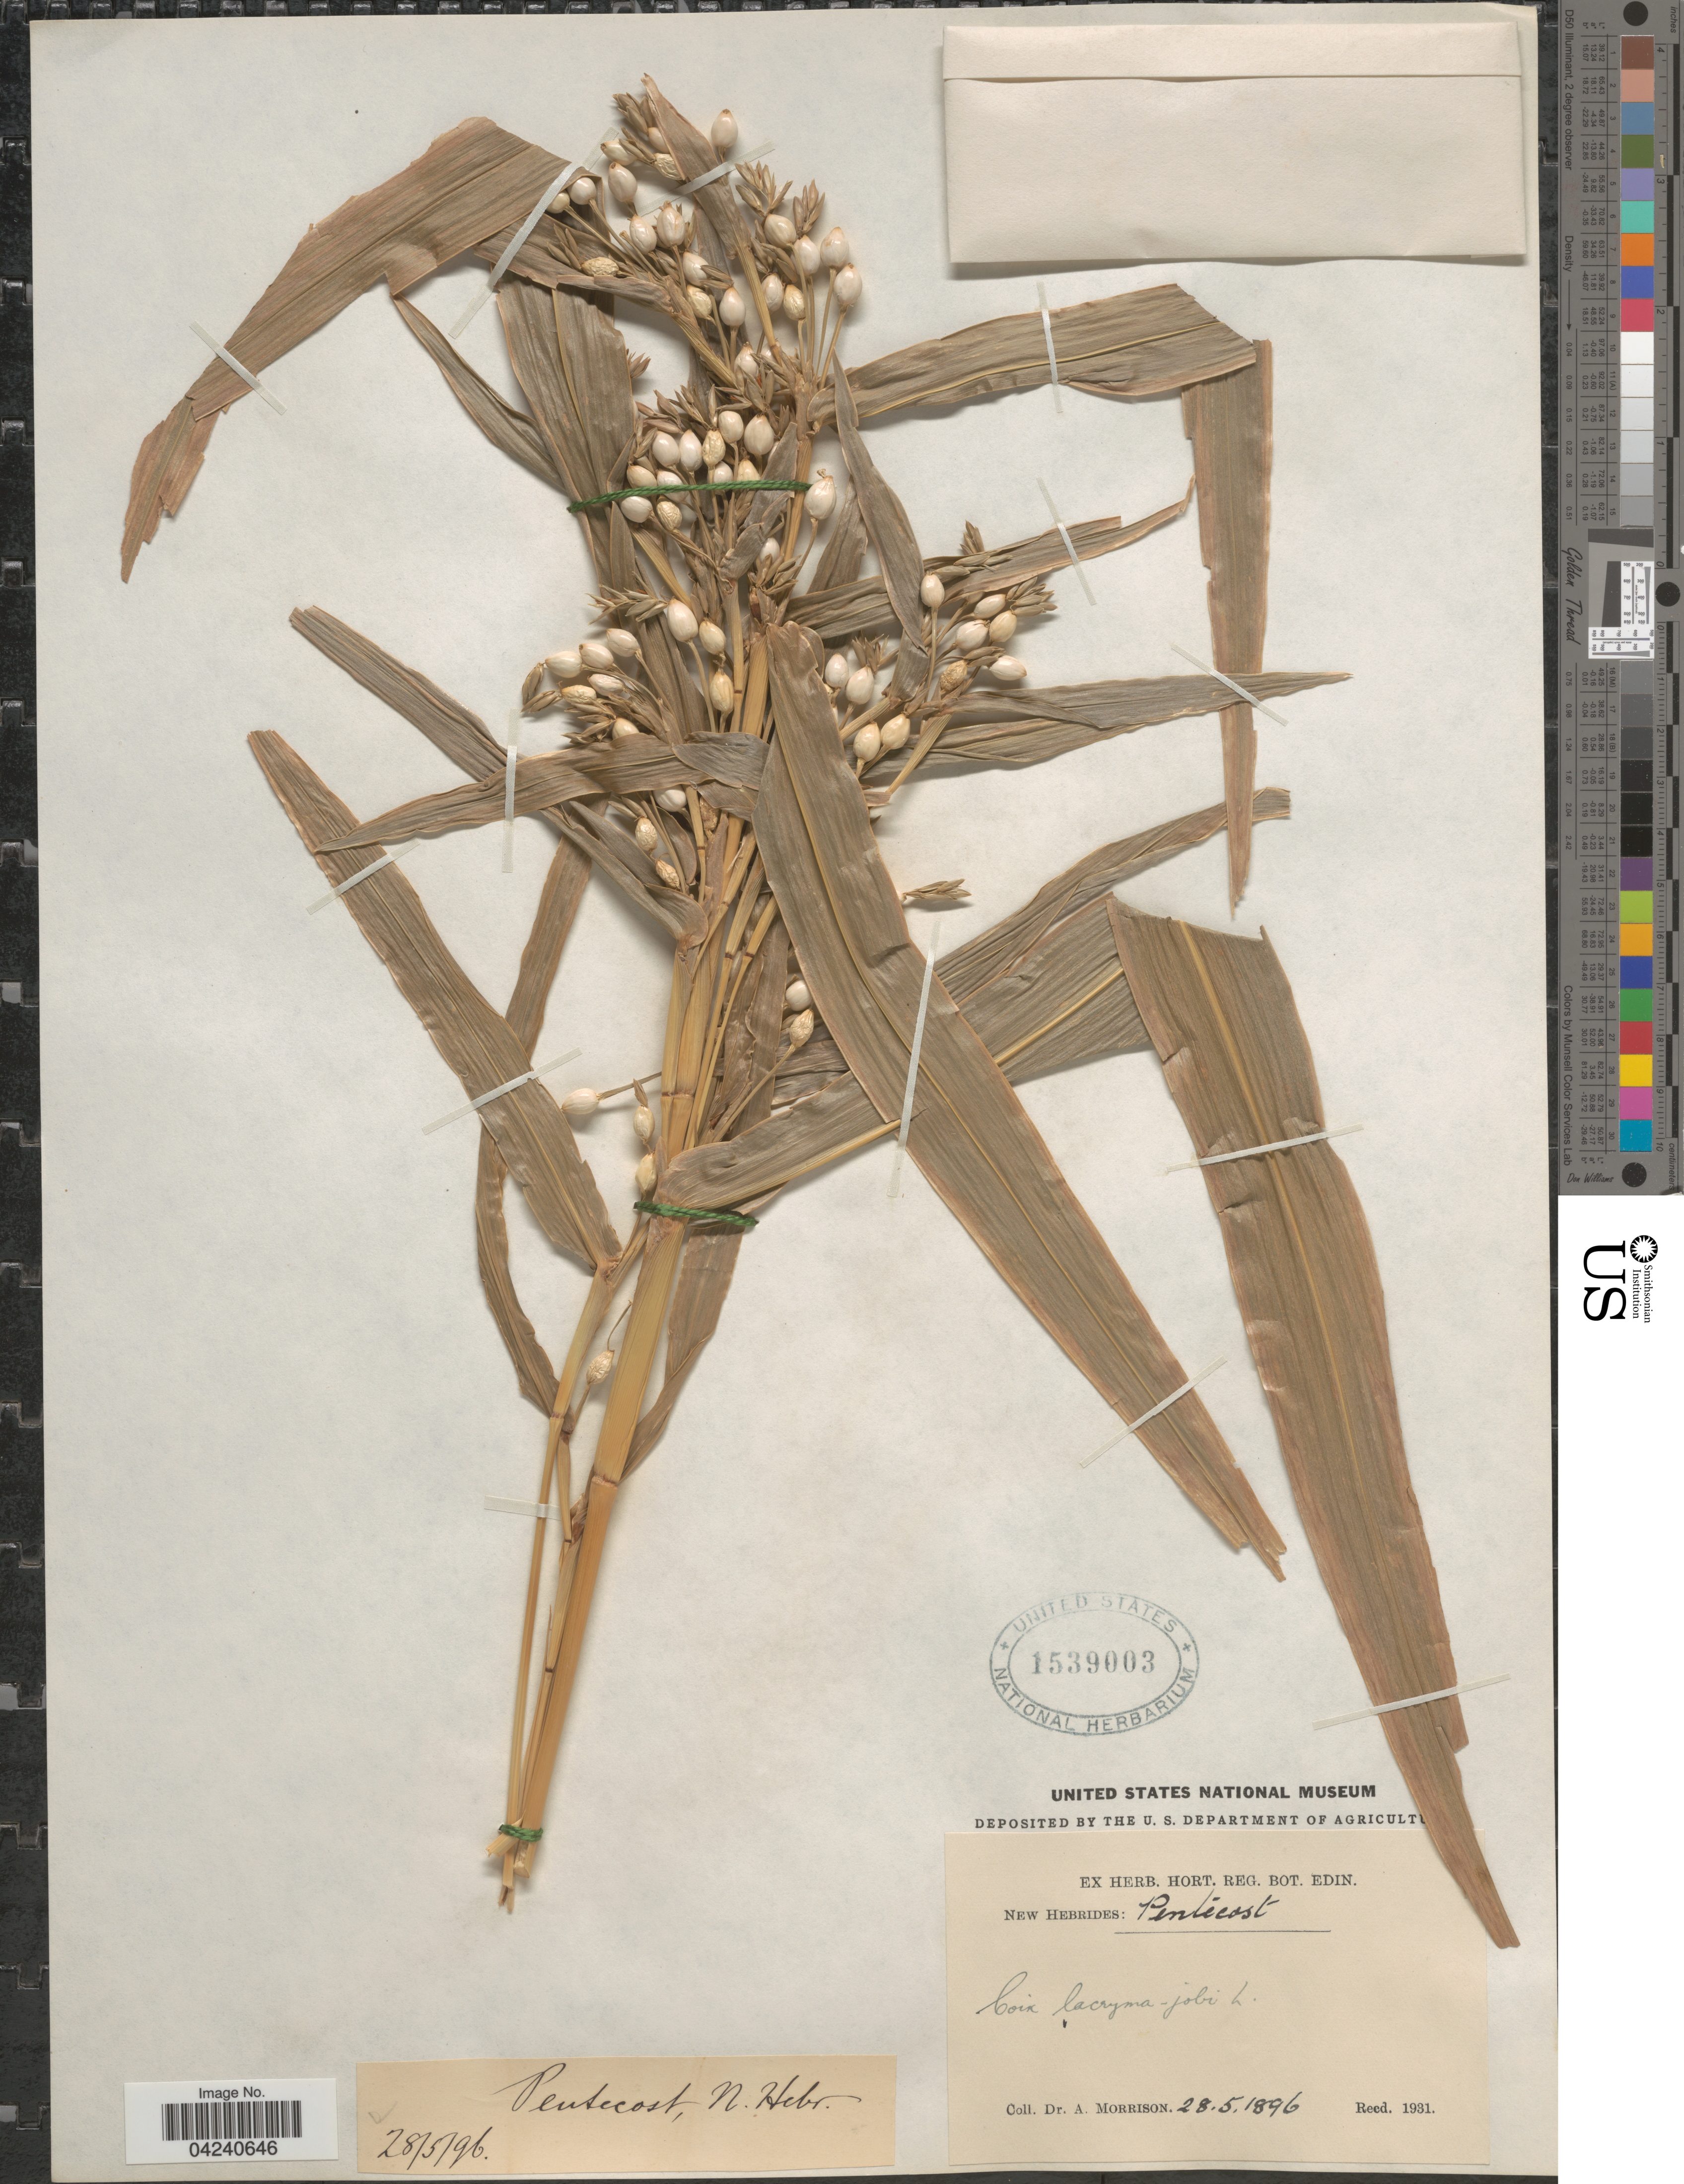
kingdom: Plantae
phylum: Tracheophyta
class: Liliopsida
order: Poales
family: Poaceae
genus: Coix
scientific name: Coix lacryma-jobi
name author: L.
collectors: A. Morrison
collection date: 1896-05-28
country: Vanuatu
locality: New Hebrides: Pentecost.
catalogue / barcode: US 1539003